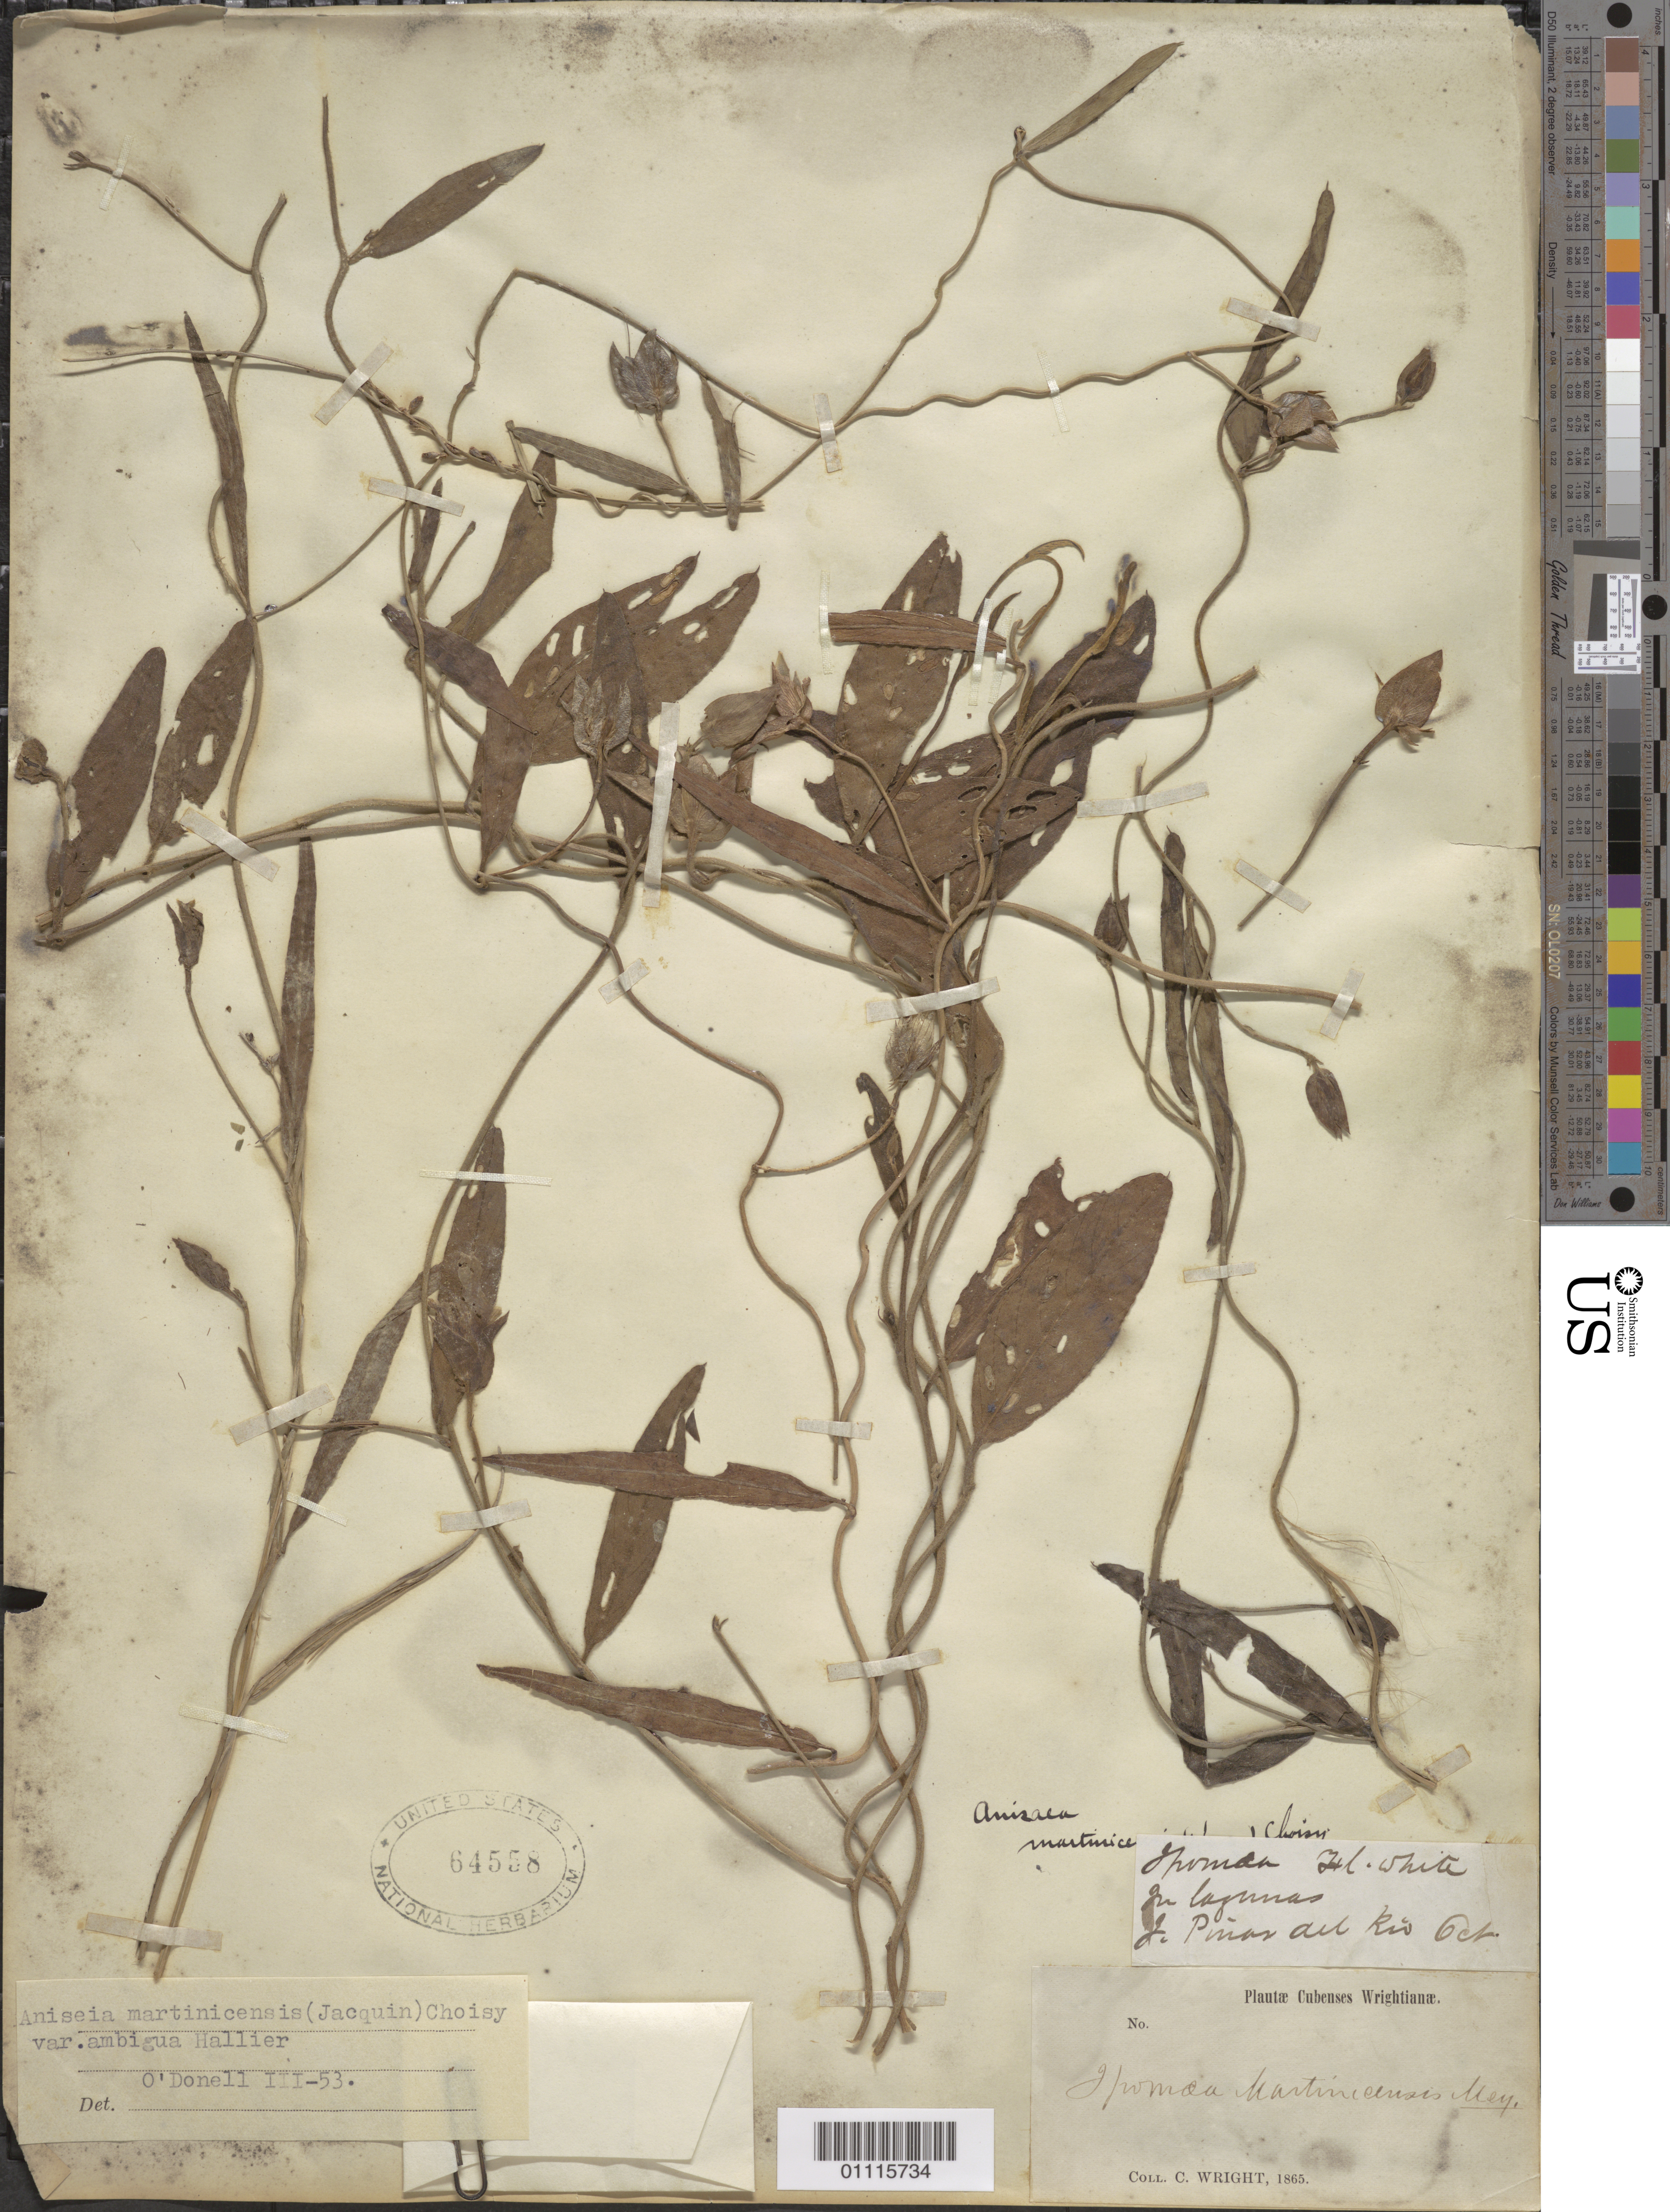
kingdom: Plantae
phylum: Tracheophyta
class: Magnoliopsida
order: Solanales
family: Convolvulaceae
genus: Aniseia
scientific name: Aniseia martinicensis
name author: (Jacq.) Choisy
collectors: C. Wright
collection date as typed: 1865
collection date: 1865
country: Cuba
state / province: Pinar del Rio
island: Cuba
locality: In lagunas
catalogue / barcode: US 64558